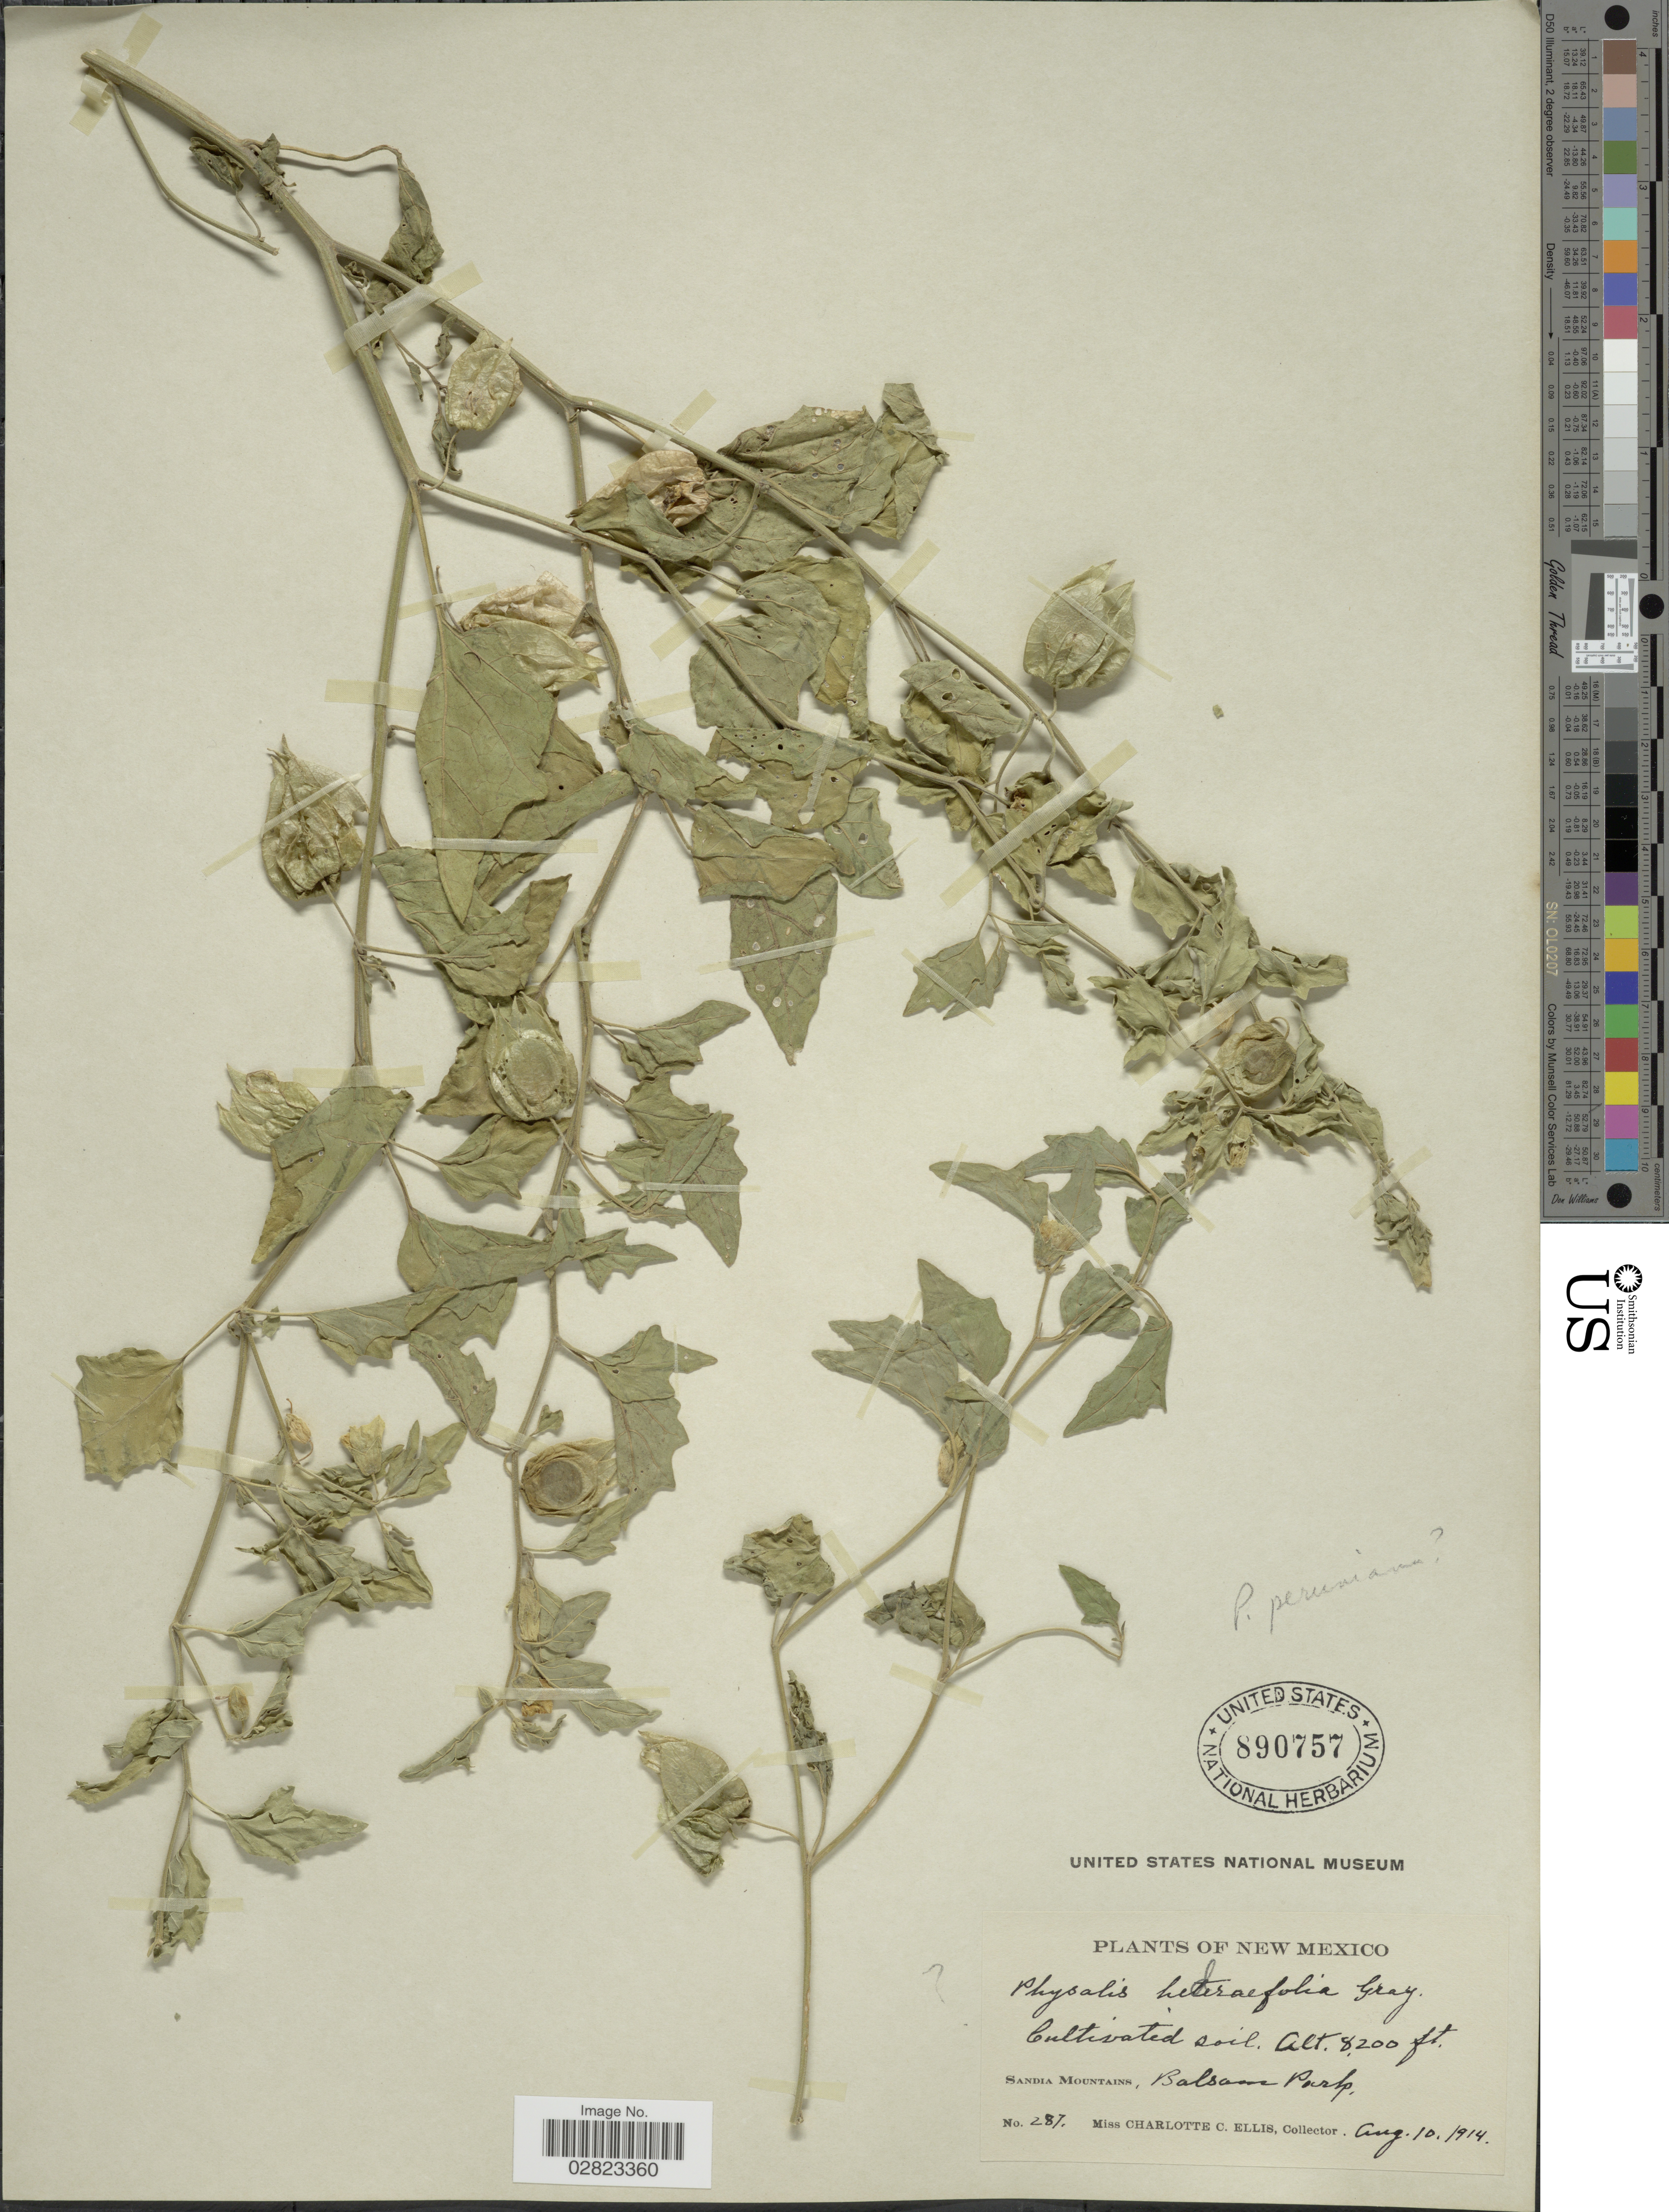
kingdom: Plantae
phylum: Tracheophyta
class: Magnoliopsida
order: Solanales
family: Solanaceae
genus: Physalis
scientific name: Physalis hederifolia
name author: A. Gray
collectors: C. C. Ellis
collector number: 287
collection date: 1914-08-10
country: United States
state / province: New Mexico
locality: Balsam Park, Sandia Mountains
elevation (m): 2499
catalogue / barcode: US 890757